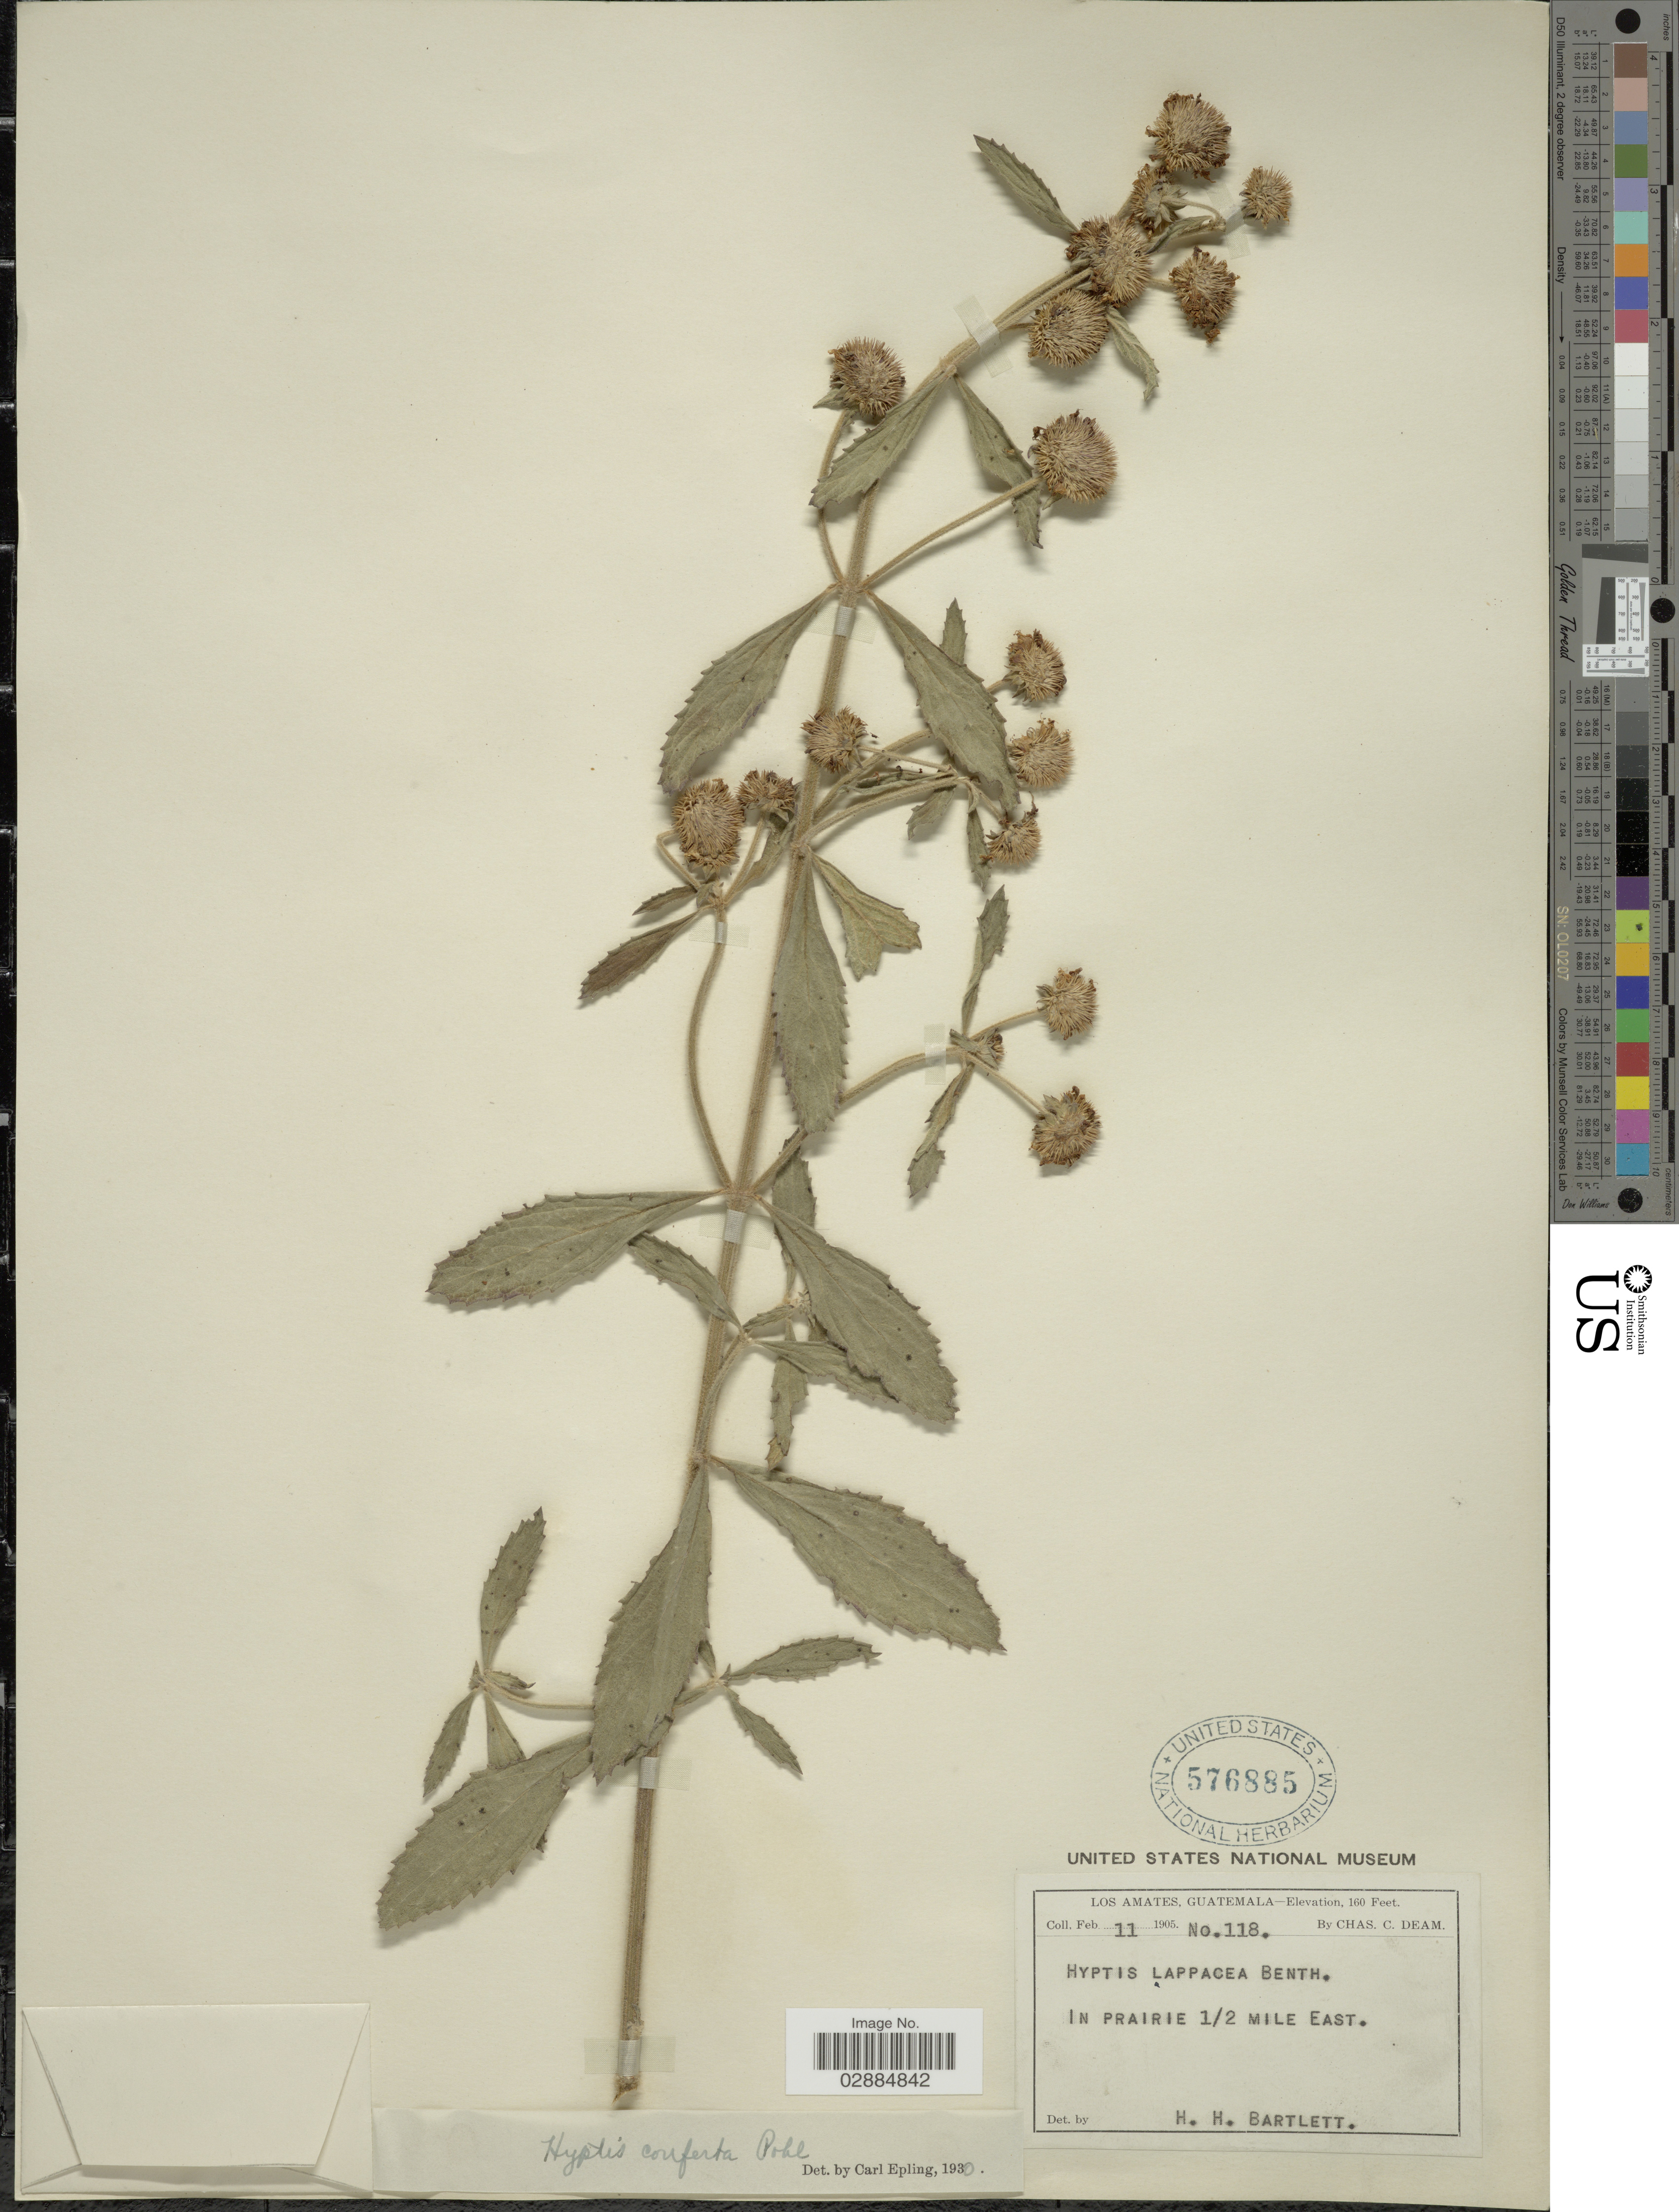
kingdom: Plantae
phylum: Tracheophyta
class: Magnoliopsida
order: Lamiales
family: Lamiaceae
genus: Hyptis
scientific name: Hyptis conferta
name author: Pohl ex Benth.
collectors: C. C. Deam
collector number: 118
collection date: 1905-02-10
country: Guatemala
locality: Los Amates, In prairie ½ mile East.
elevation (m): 49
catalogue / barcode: US 576885